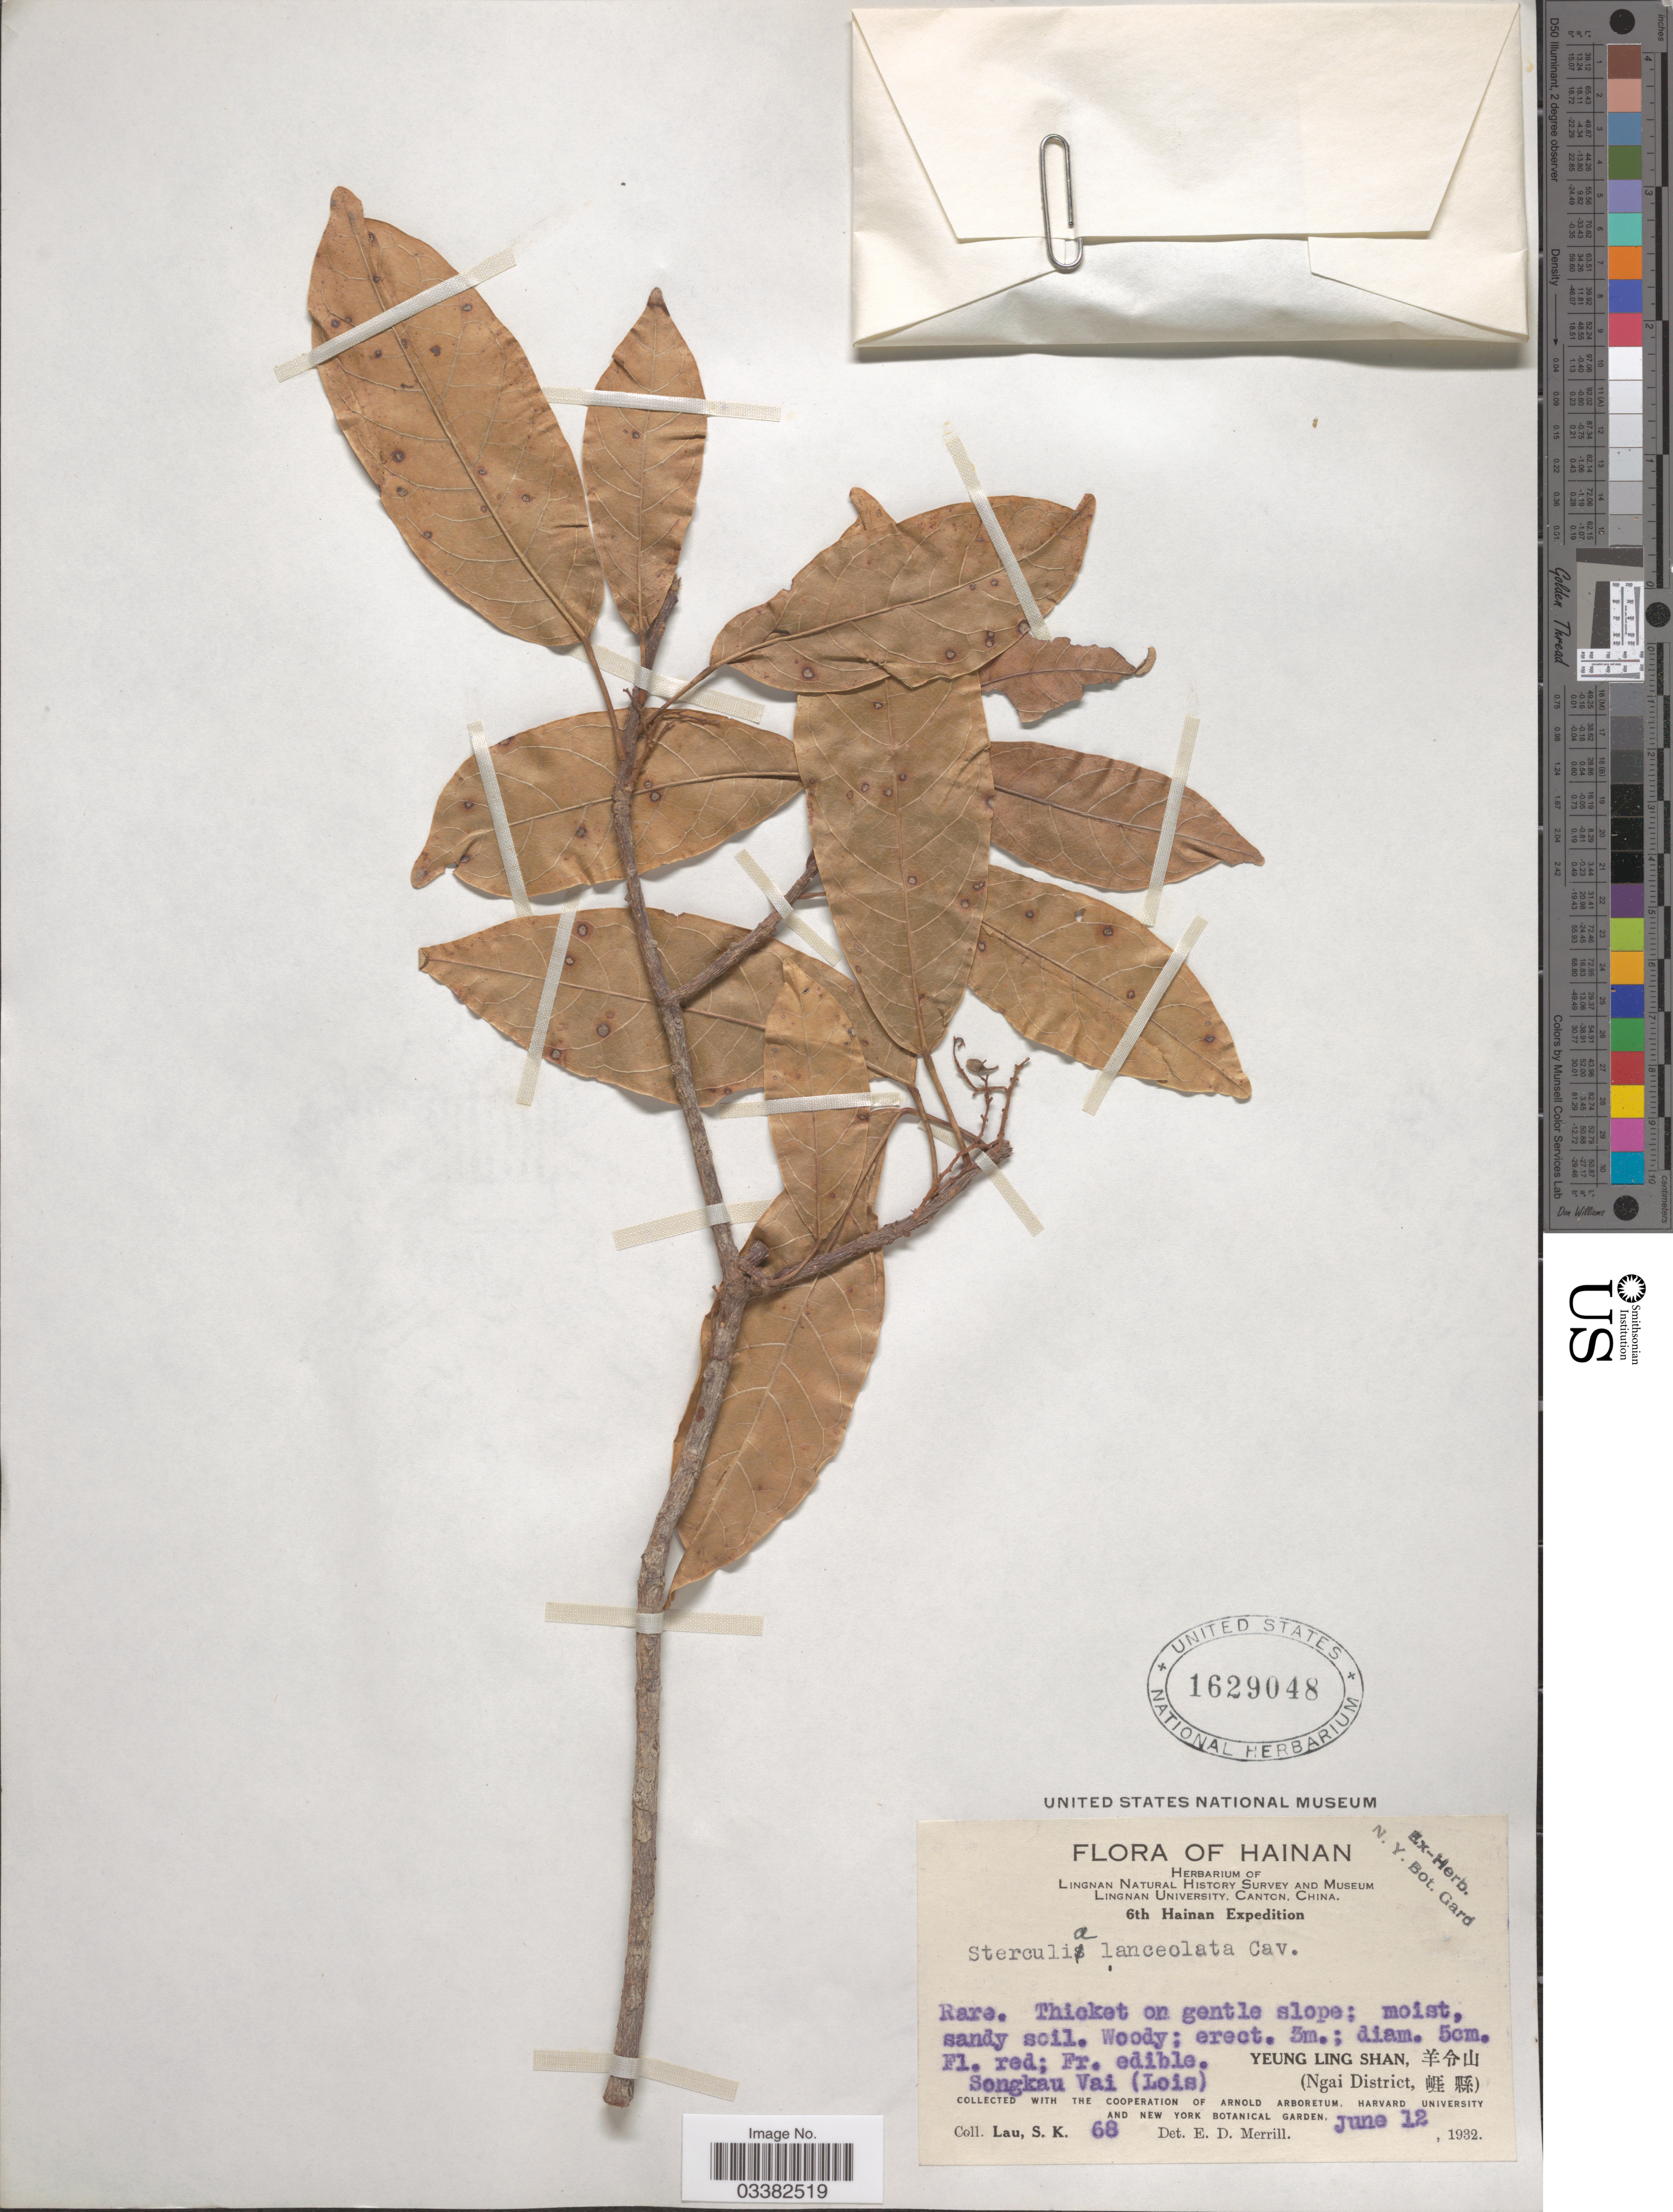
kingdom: Plantae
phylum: Tracheophyta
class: Magnoliopsida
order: Malvales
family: Malvaceae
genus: Sterculia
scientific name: Sterculia lanceolata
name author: Cav.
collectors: S. K. Lau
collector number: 68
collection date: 1932-06-12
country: China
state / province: Hainan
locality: Yeung Ling Shan. (Ngai District).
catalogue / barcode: US 1629048